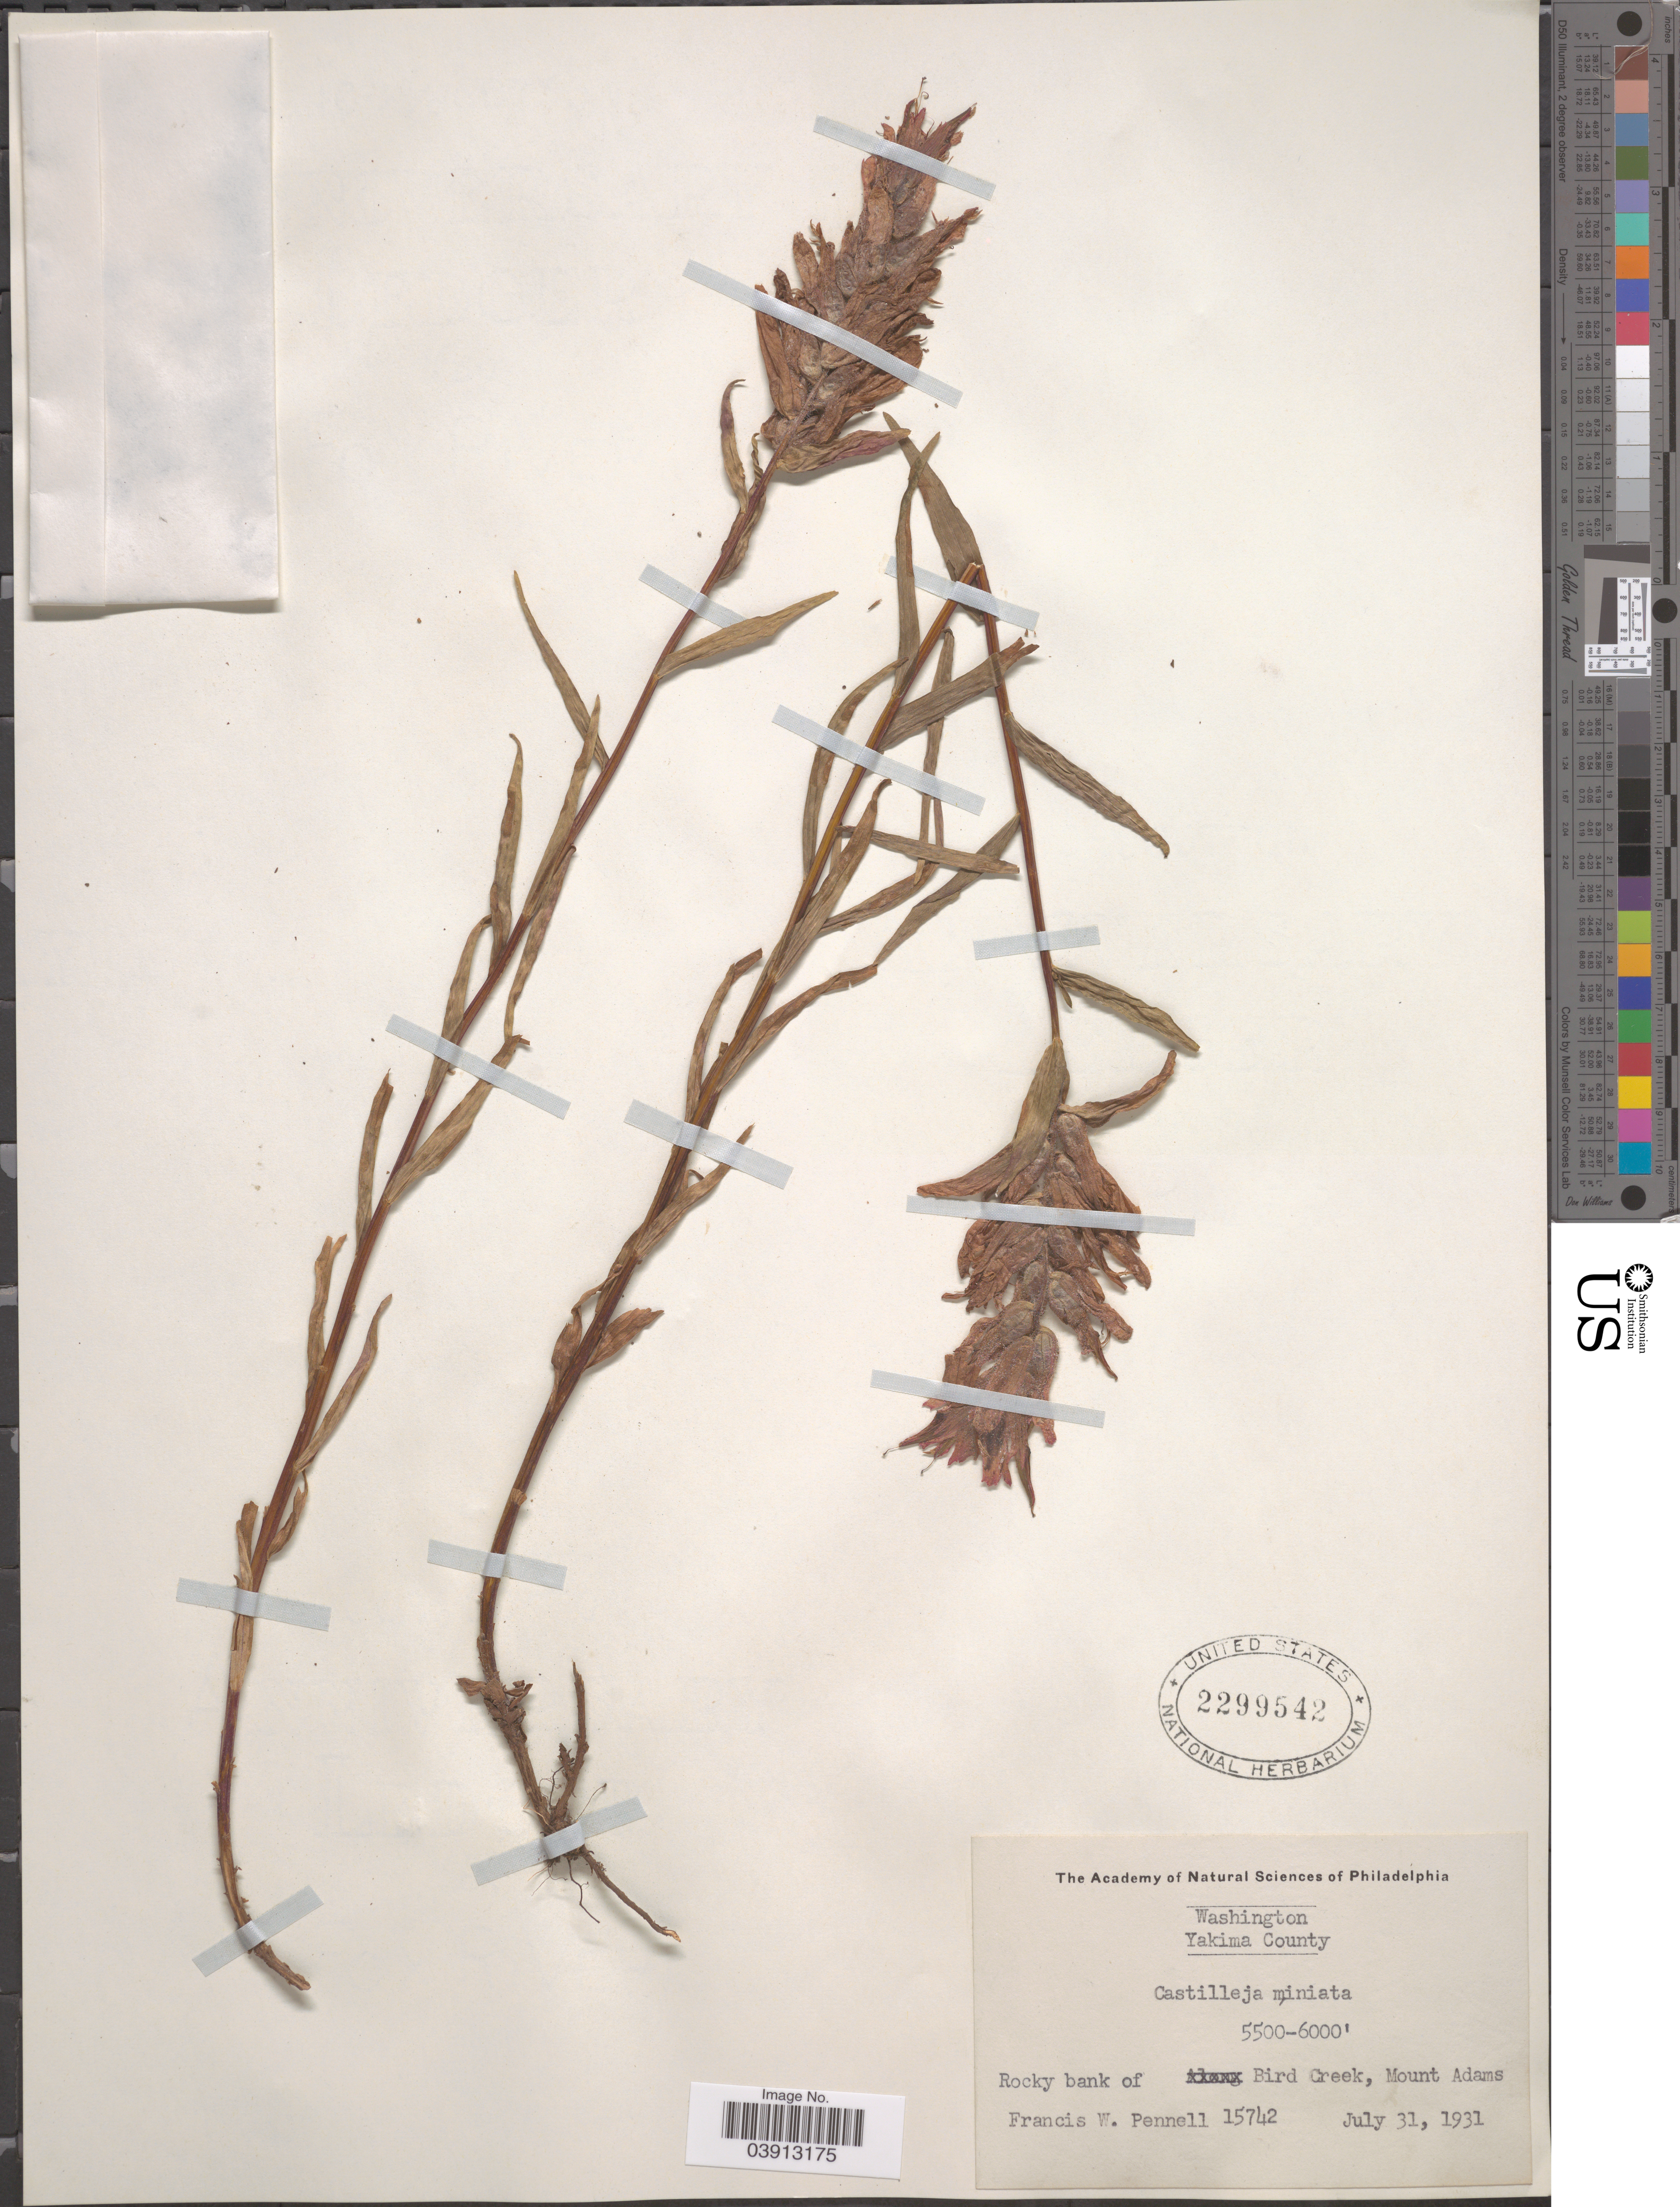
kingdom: Plantae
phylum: Tracheophyta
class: Magnoliopsida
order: Lamiales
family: Orobanchaceae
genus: Castilleja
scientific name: Castilleja miniata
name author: Douglas ex Hook.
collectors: F. W. Pennell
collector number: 15742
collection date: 1931-07-31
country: United States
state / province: Washington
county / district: Yakima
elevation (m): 1676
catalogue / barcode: US 2299542